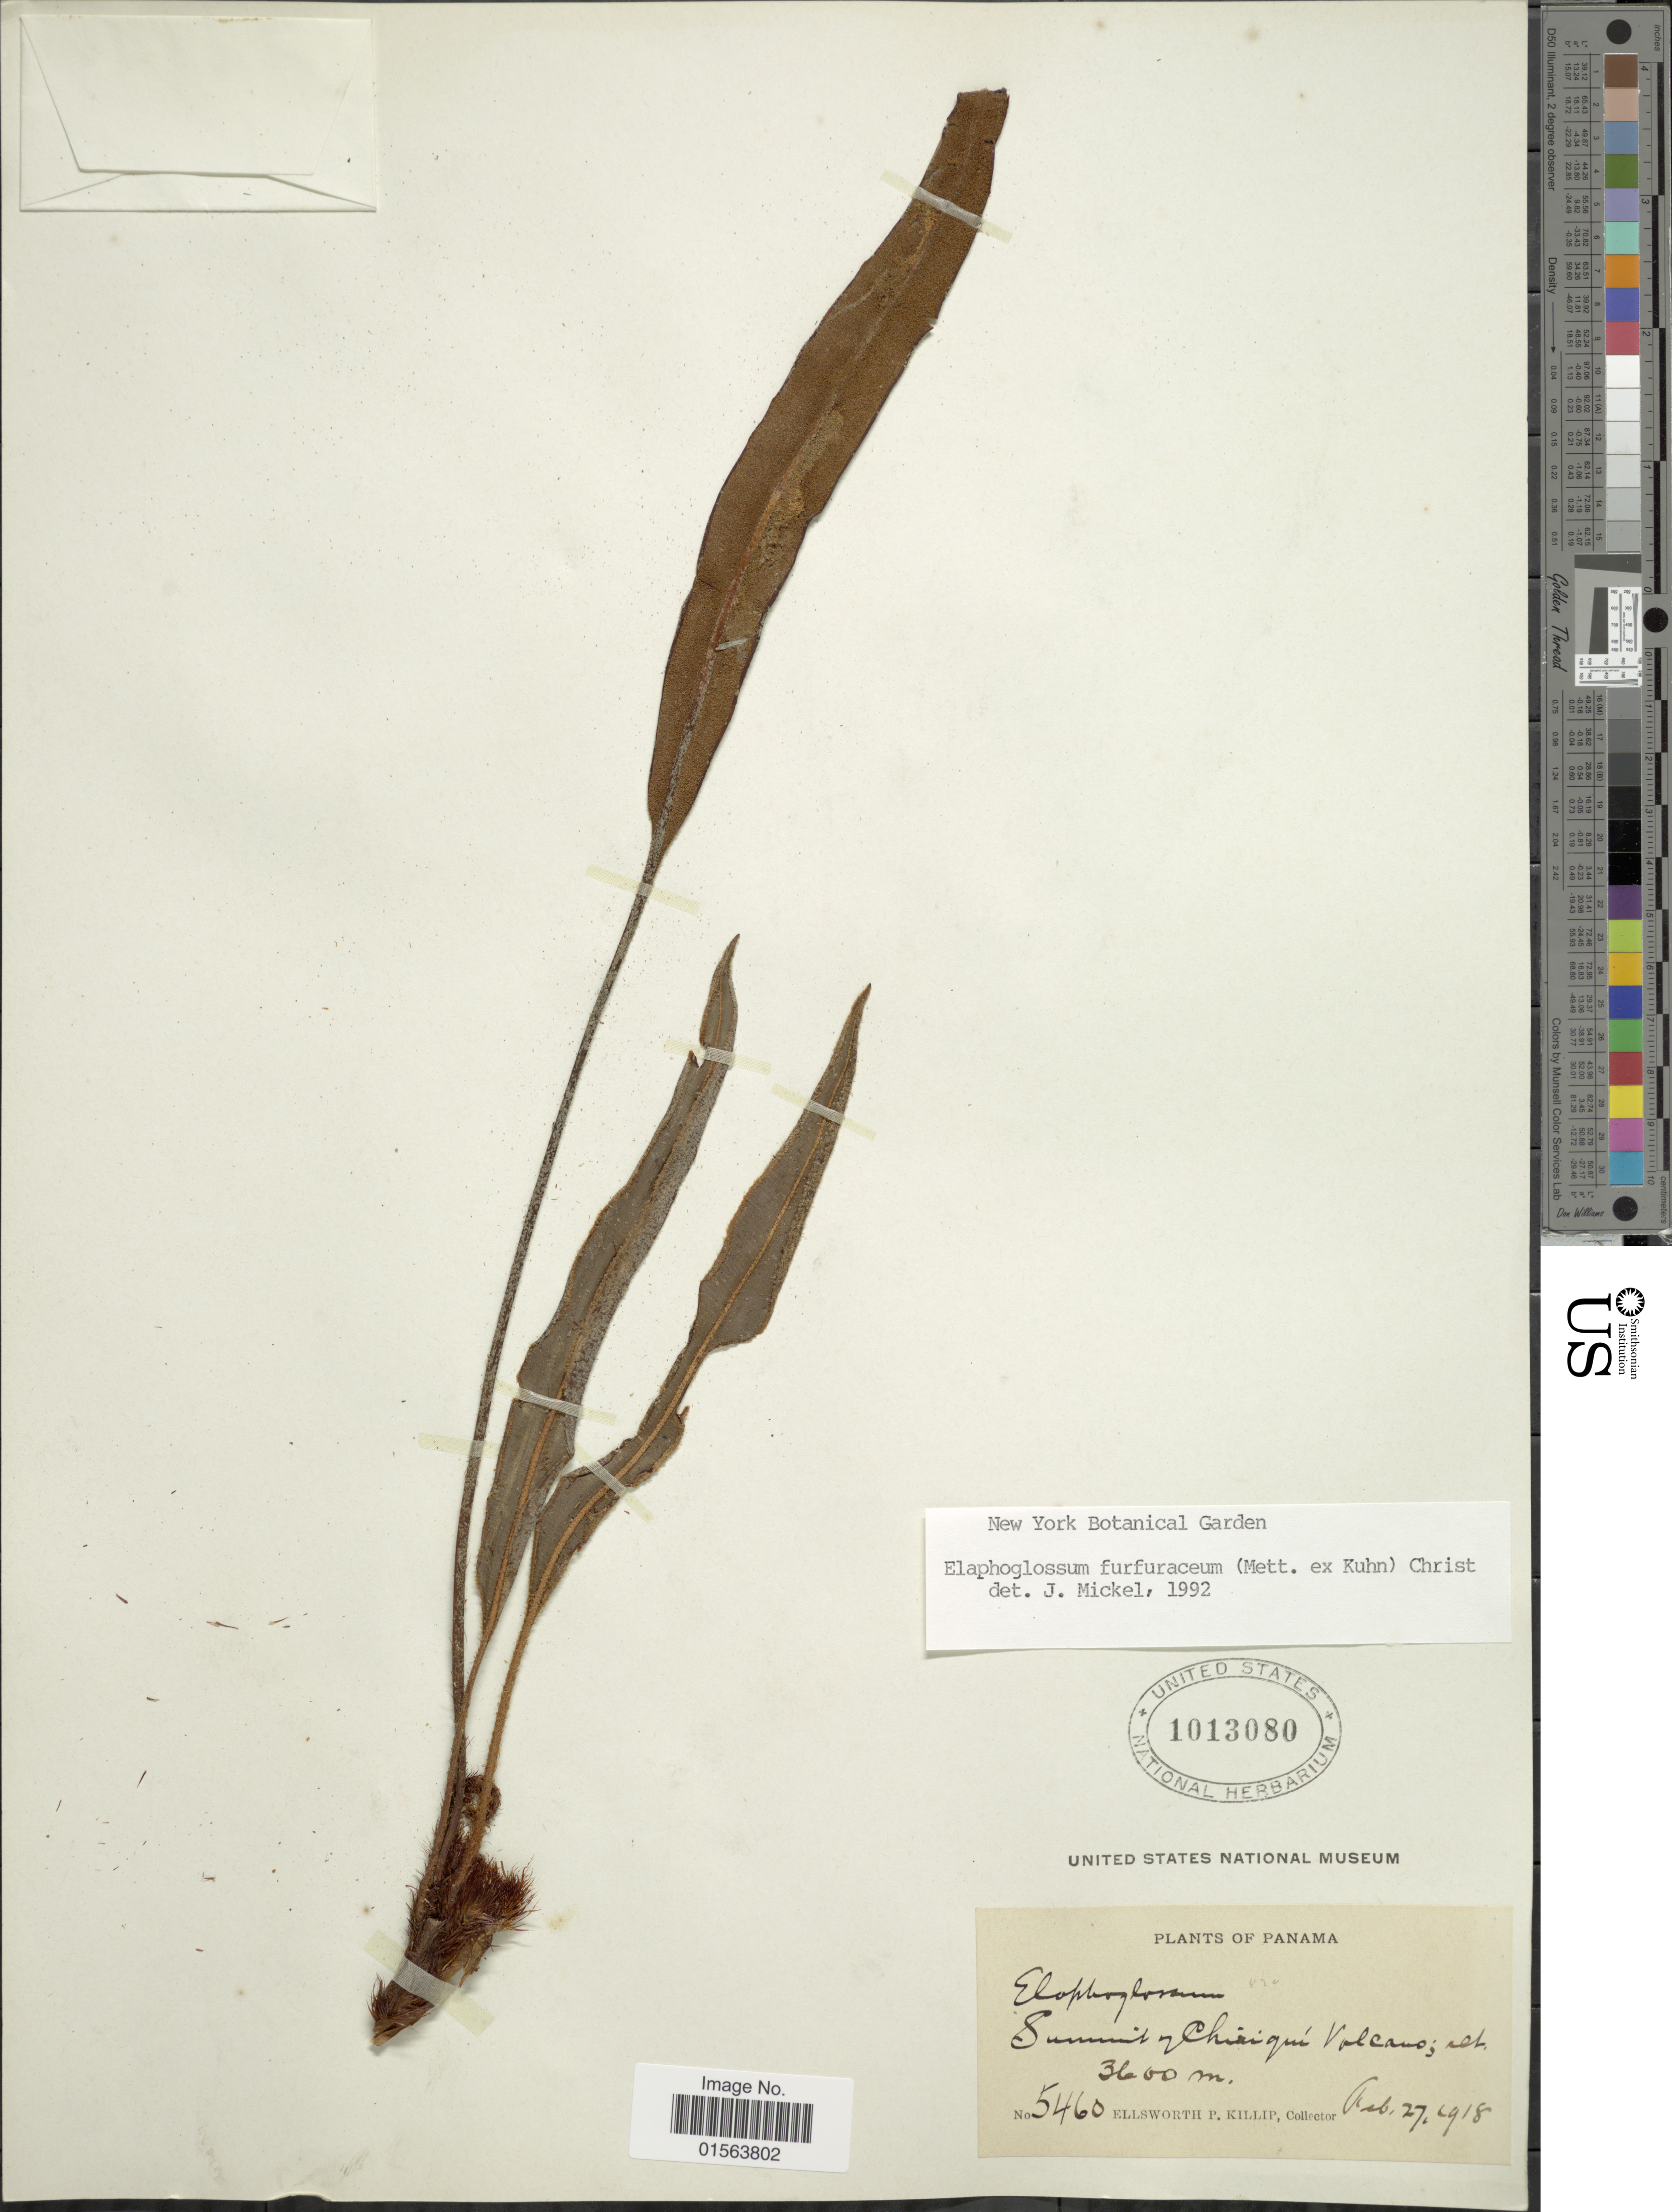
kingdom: Plantae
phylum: Tracheophyta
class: Polypodiopsida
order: Polypodiales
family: Dryopteridaceae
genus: Elaphoglossum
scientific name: Elaphoglossum furfuraceum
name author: (Mett. ex Kuhn) Christ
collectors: E. P. Killip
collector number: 5460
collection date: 1918-02-27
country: Panama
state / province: Chiriqui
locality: Summit of Chiriqui Volcano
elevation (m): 3600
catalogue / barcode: US 1013080